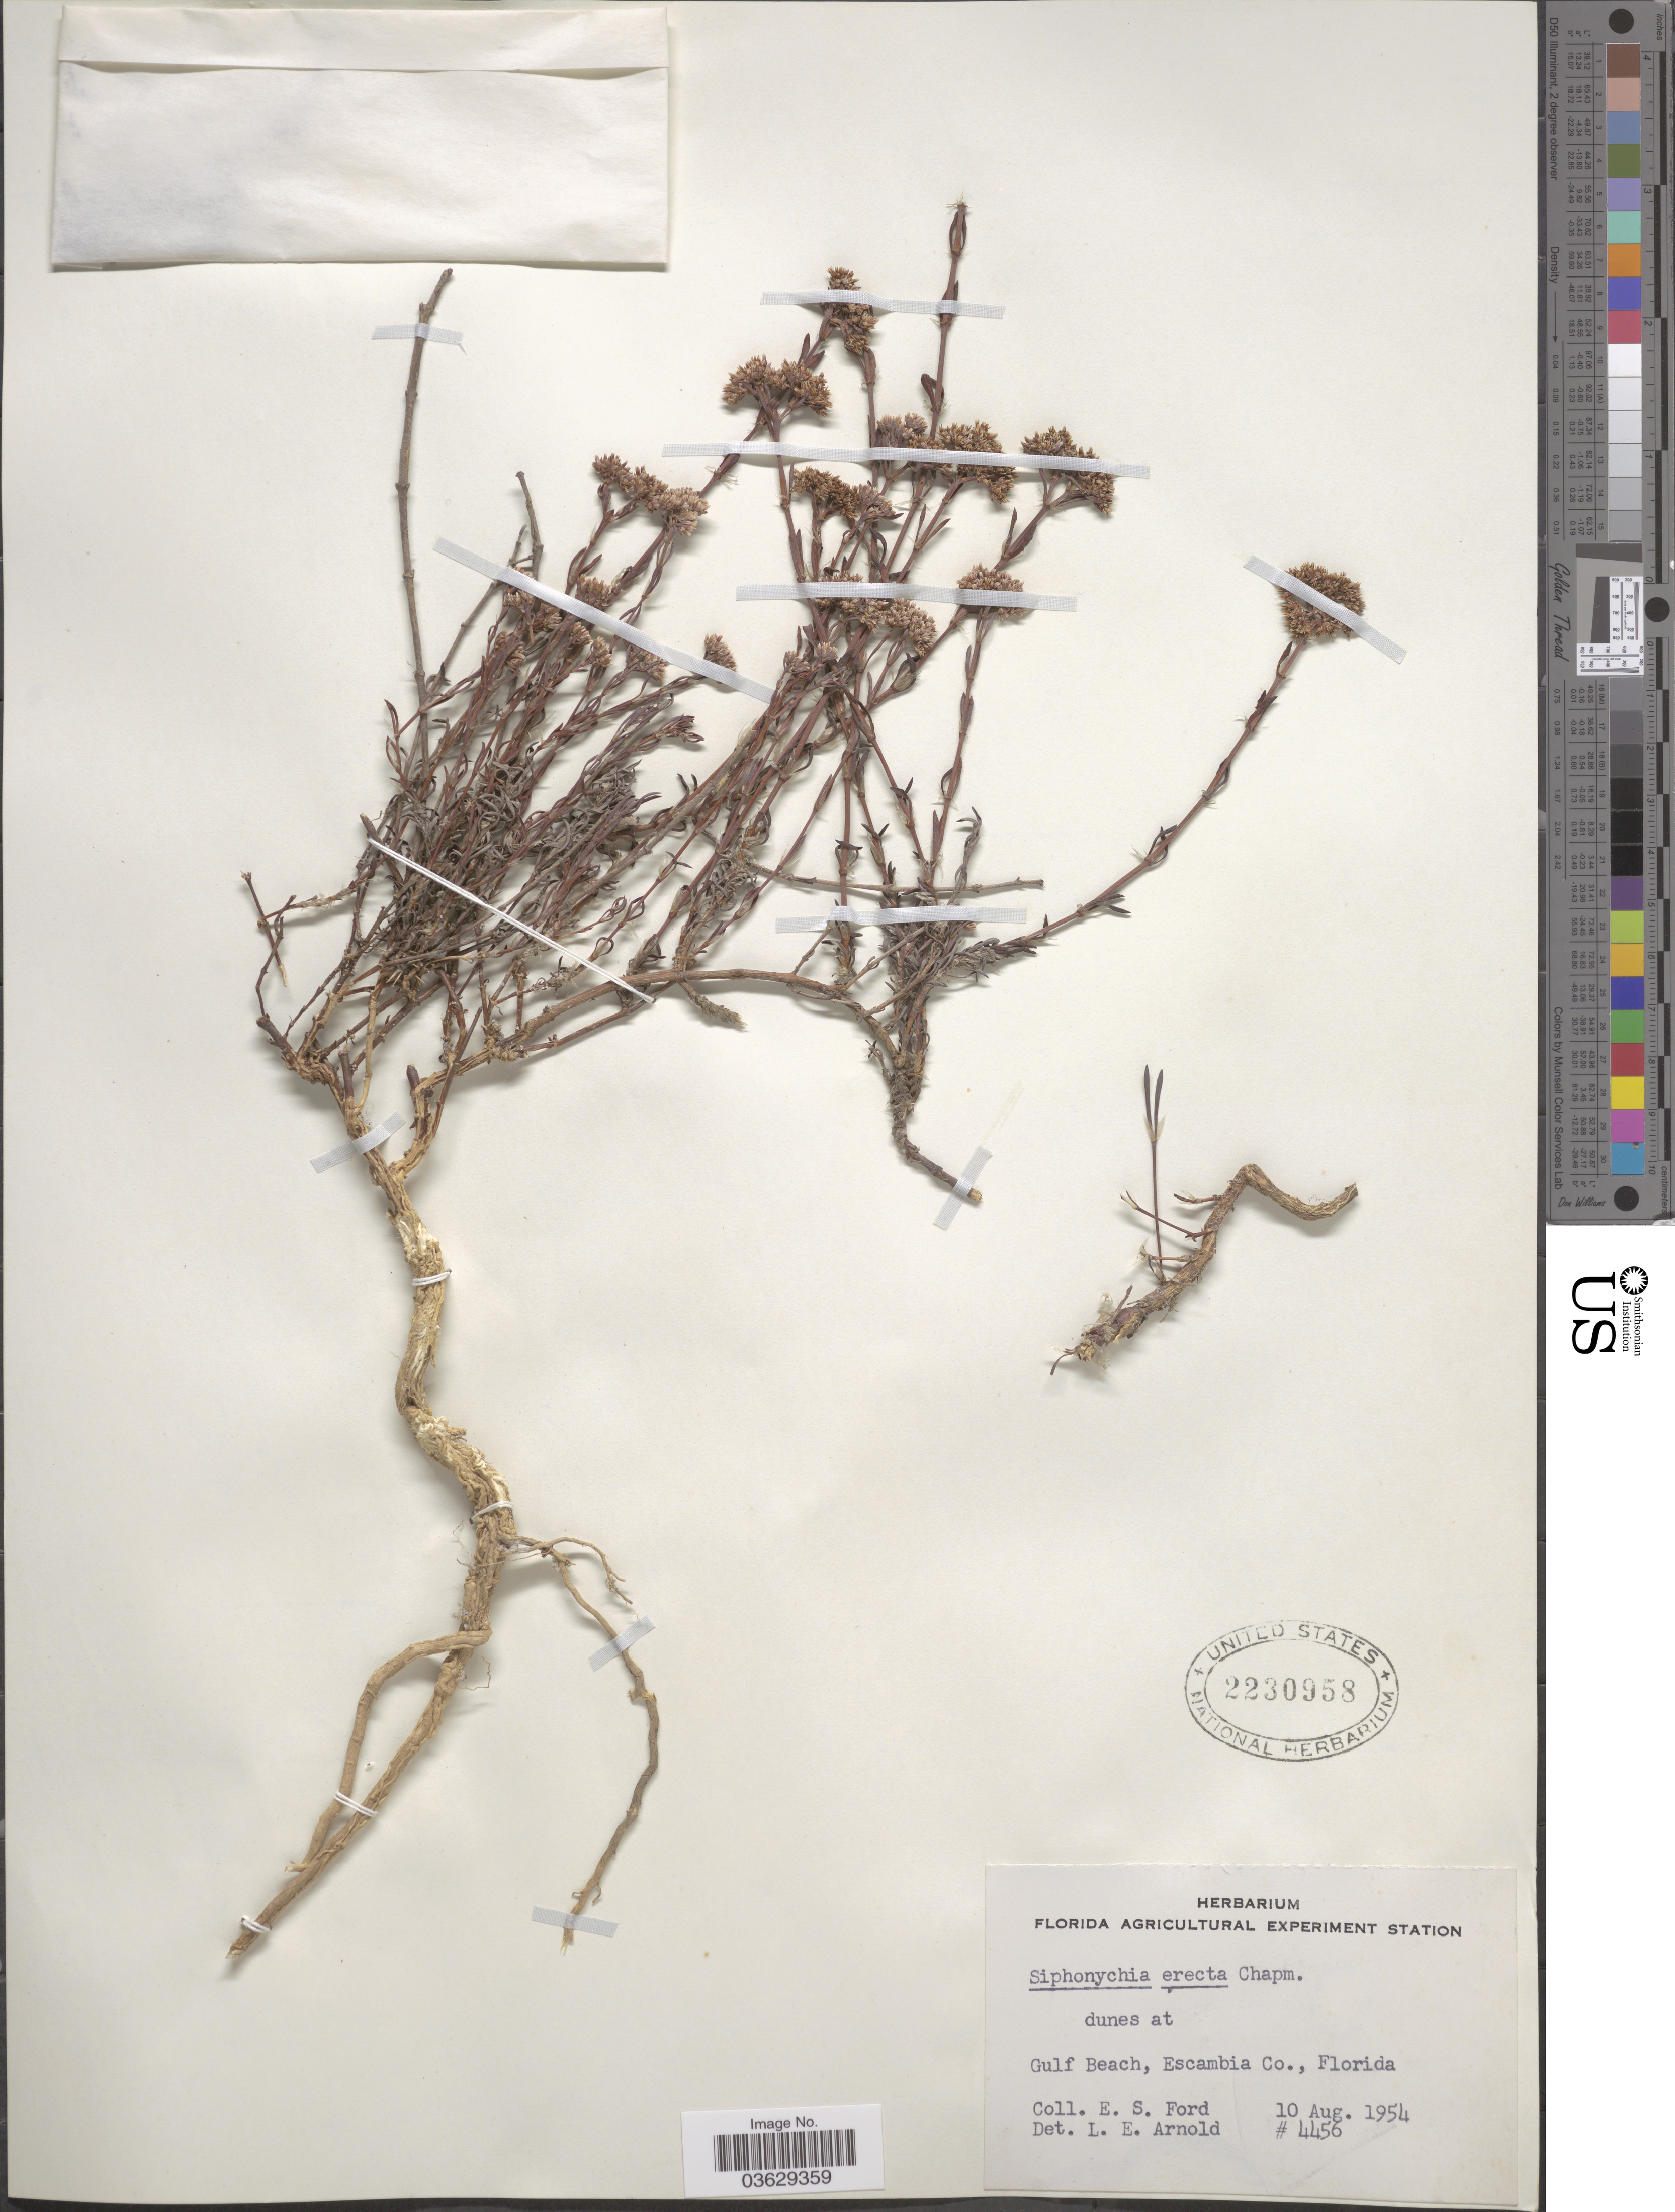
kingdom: Plantae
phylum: Tracheophyta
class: Magnoliopsida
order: Caryophyllales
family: Caryophyllaceae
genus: Paronychia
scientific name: Paronychia erecta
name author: (Chapm.) Shinners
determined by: Strong, Mark T., (BOT), Smithsonian Institution - National Museum of Natural History (UNITED STATES)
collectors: E. Ford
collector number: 4456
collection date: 1954-08-10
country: United States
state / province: Florida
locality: Gulf Beach, Escambia Co.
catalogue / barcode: US 2230958